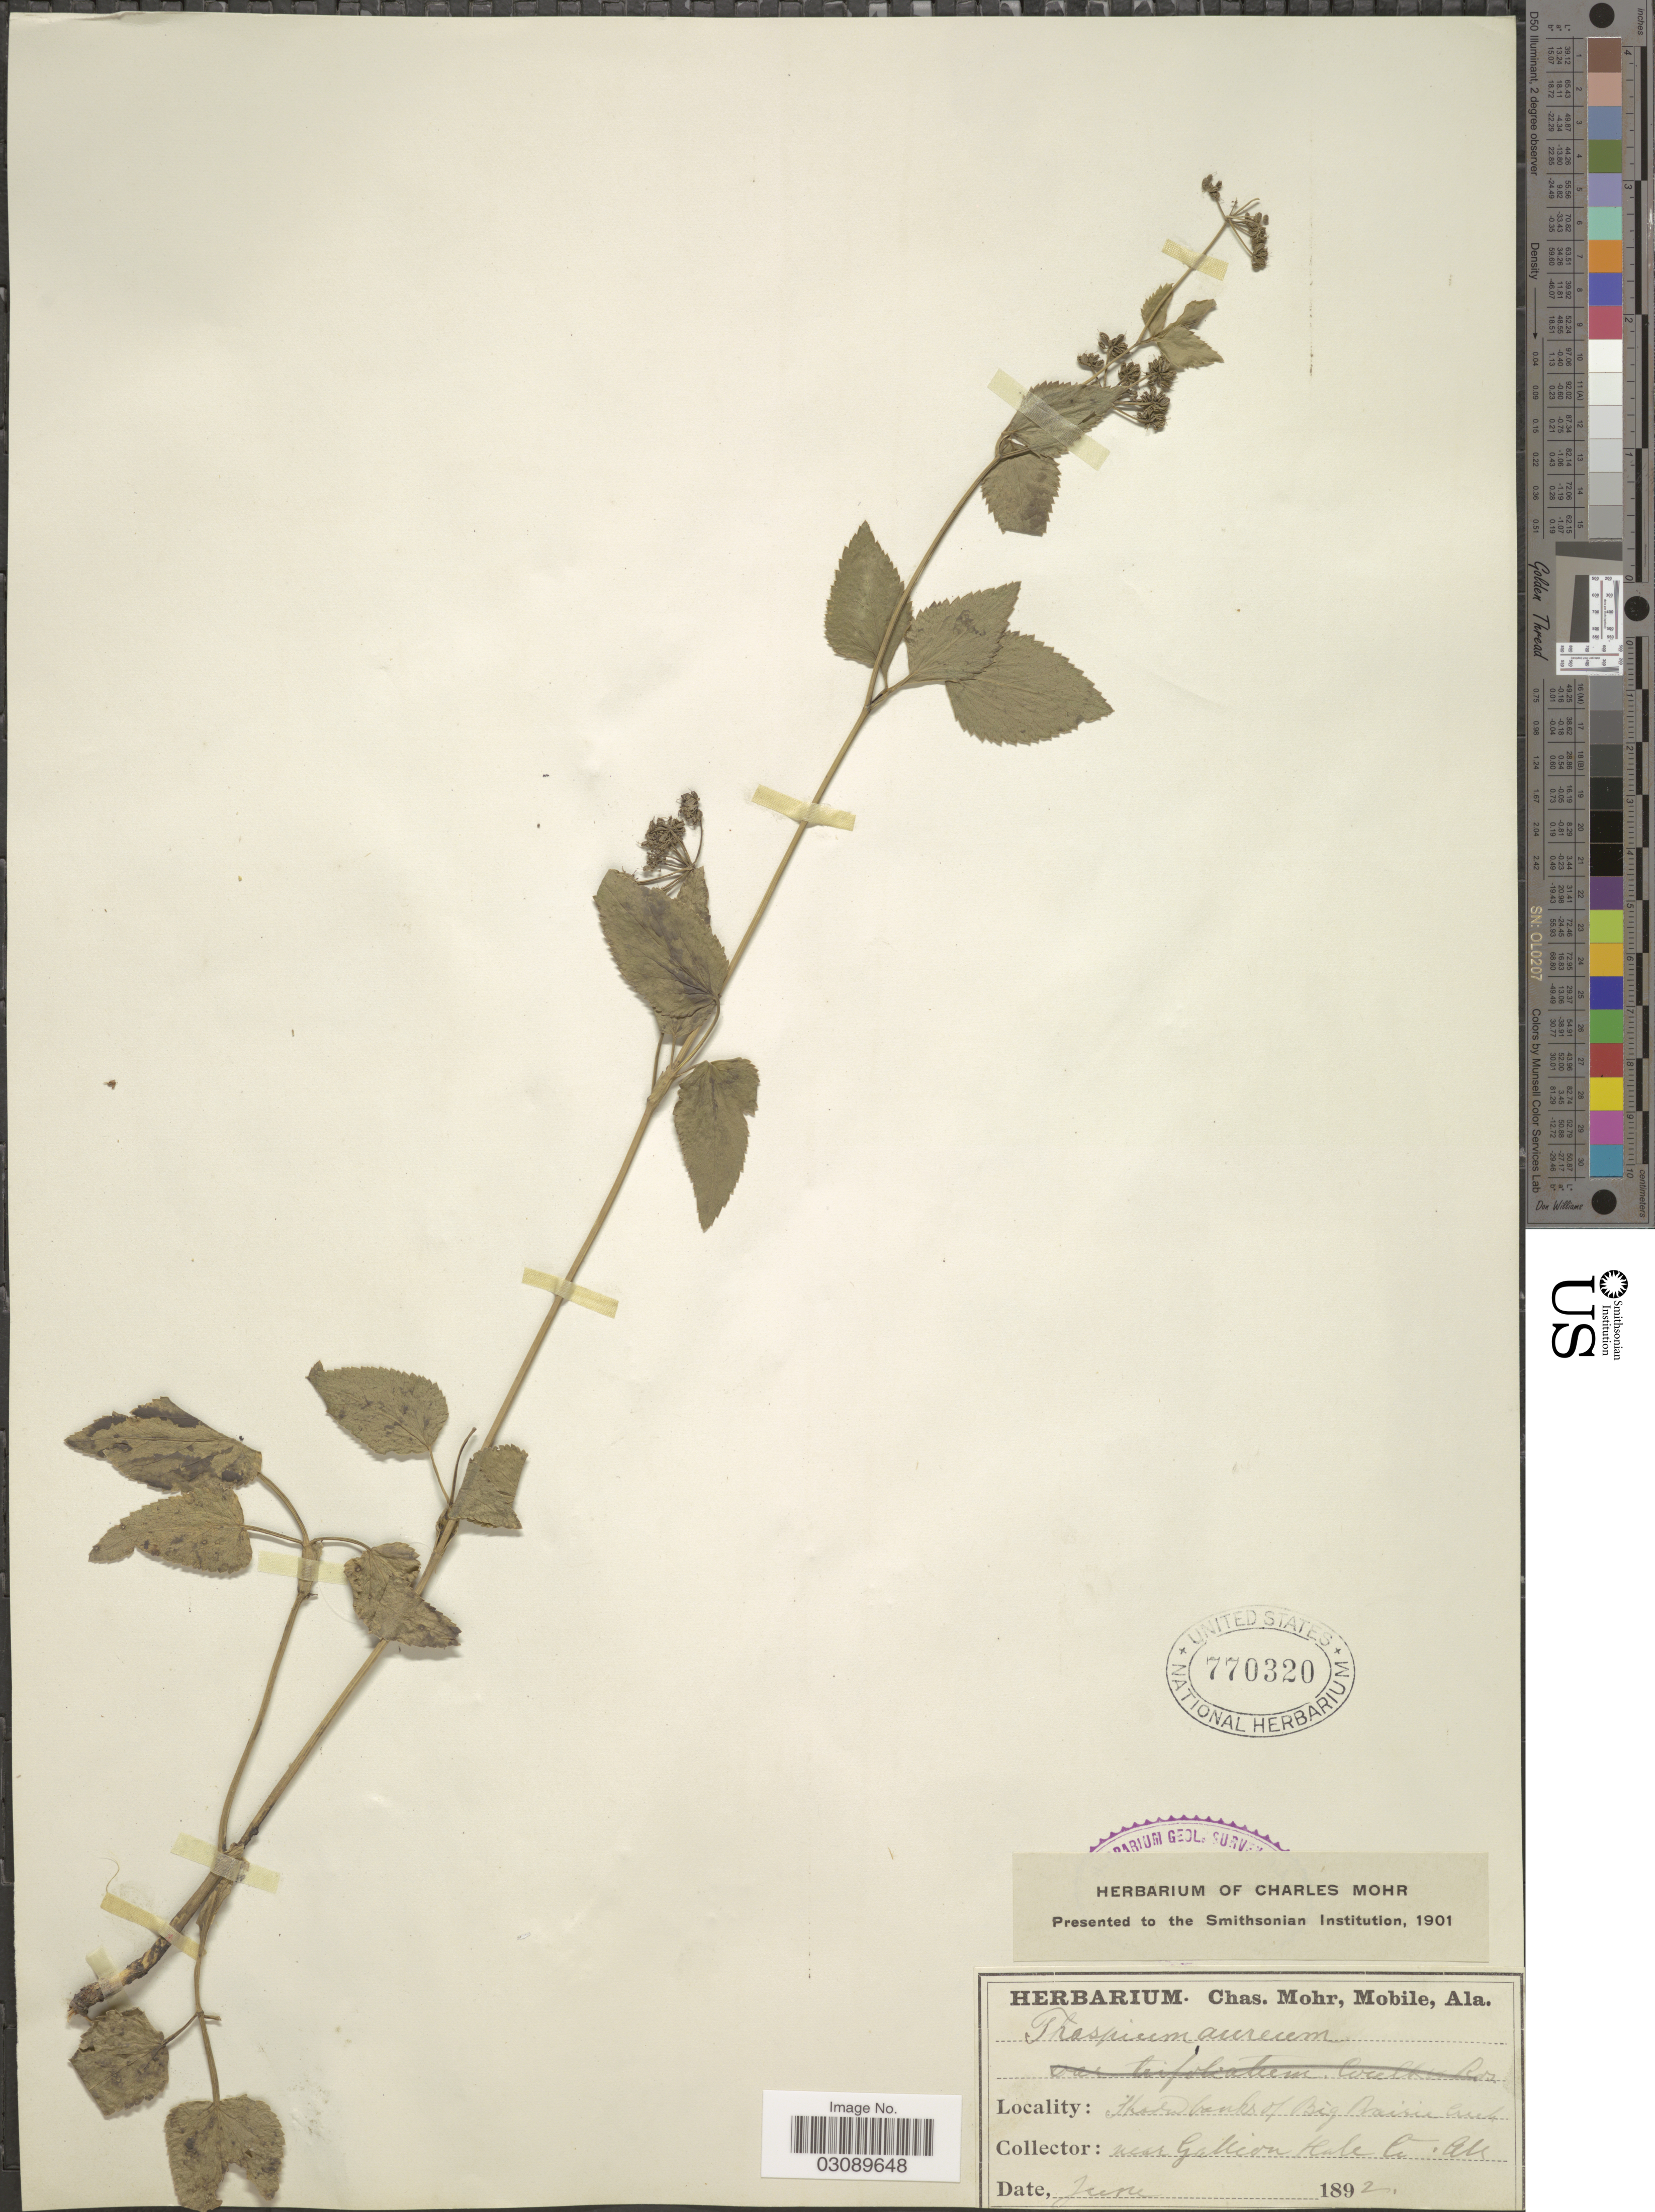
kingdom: Plantae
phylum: Tracheophyta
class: Magnoliopsida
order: Apiales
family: Apiaceae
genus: Thaspium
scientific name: Thaspium trifoliatum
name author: (L.) A. Gray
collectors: ex herb. Charles Mohr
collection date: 1892-06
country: United States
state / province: Alabama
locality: Shaded banks of Big Prairie Creek, near Gallion Hale Co.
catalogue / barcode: US 770320